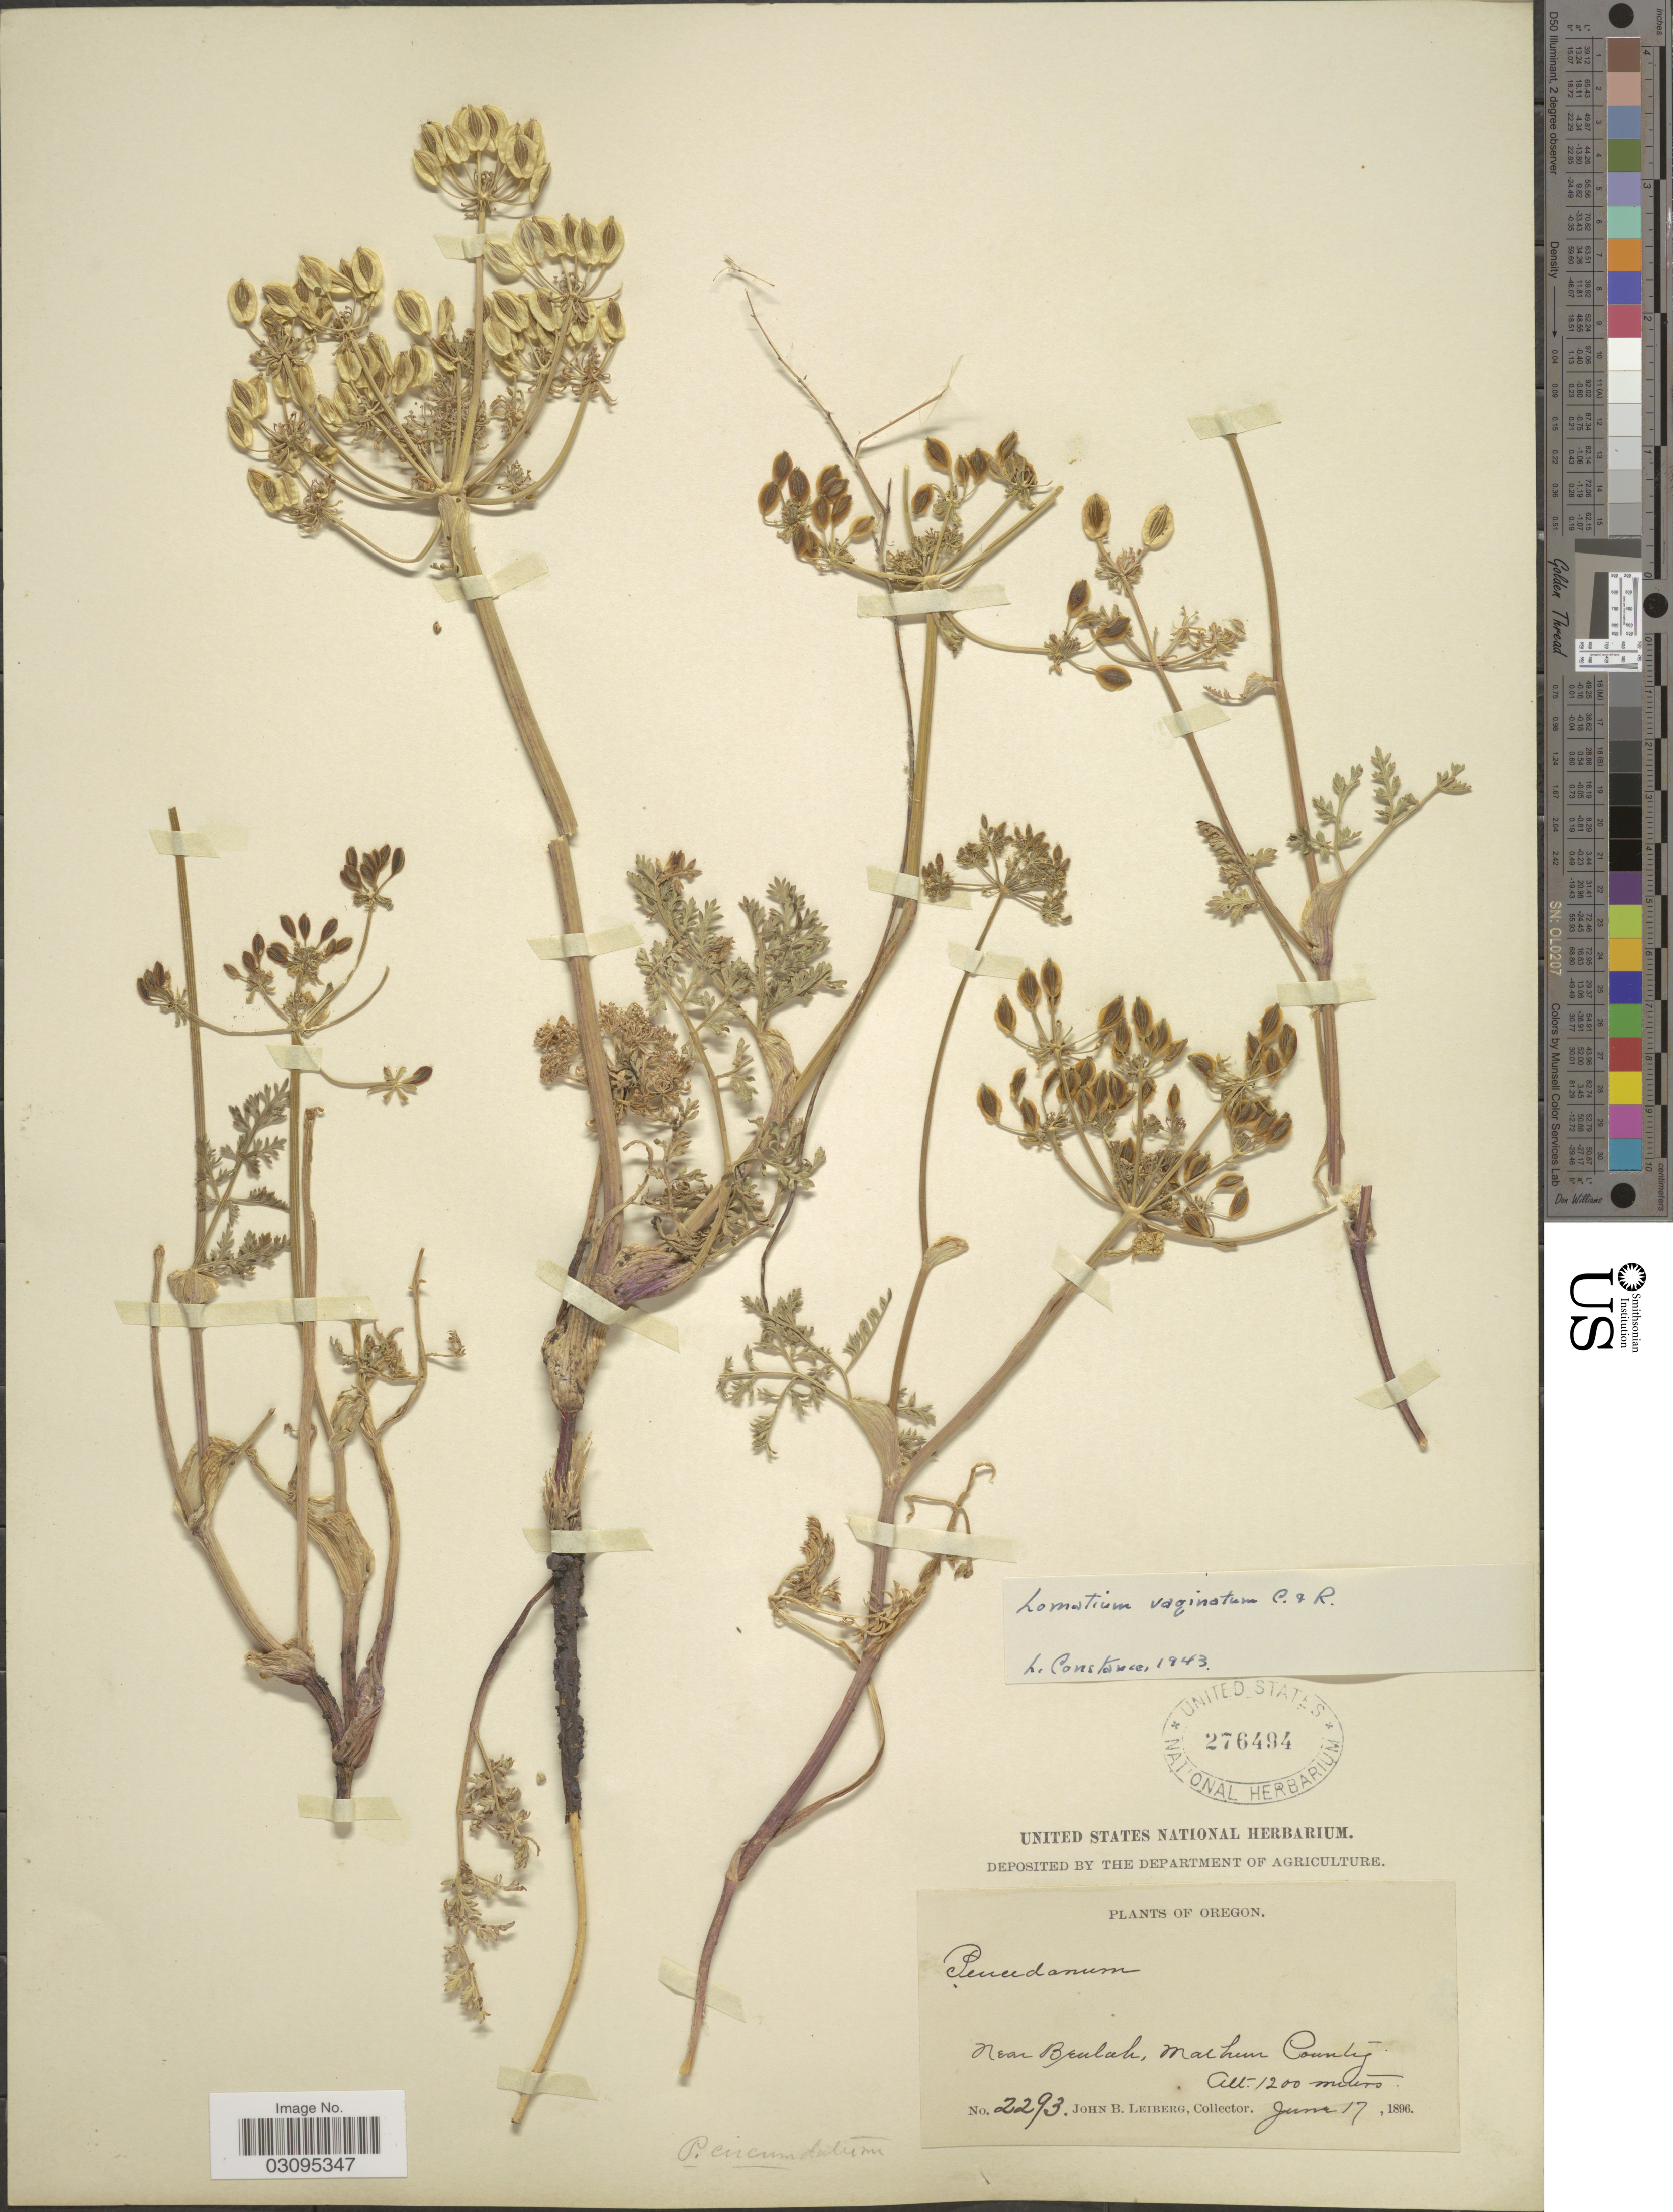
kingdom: Plantae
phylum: Tracheophyta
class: Magnoliopsida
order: Apiales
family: Apiaceae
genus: Lomatium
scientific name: Lomatium vaginatum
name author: J.M. Coult. & Rose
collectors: J. B. Leiberg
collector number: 2293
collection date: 1896-06-17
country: United States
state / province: Oregon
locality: Near Beulah, Malhern County.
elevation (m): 1200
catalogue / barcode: US 276494